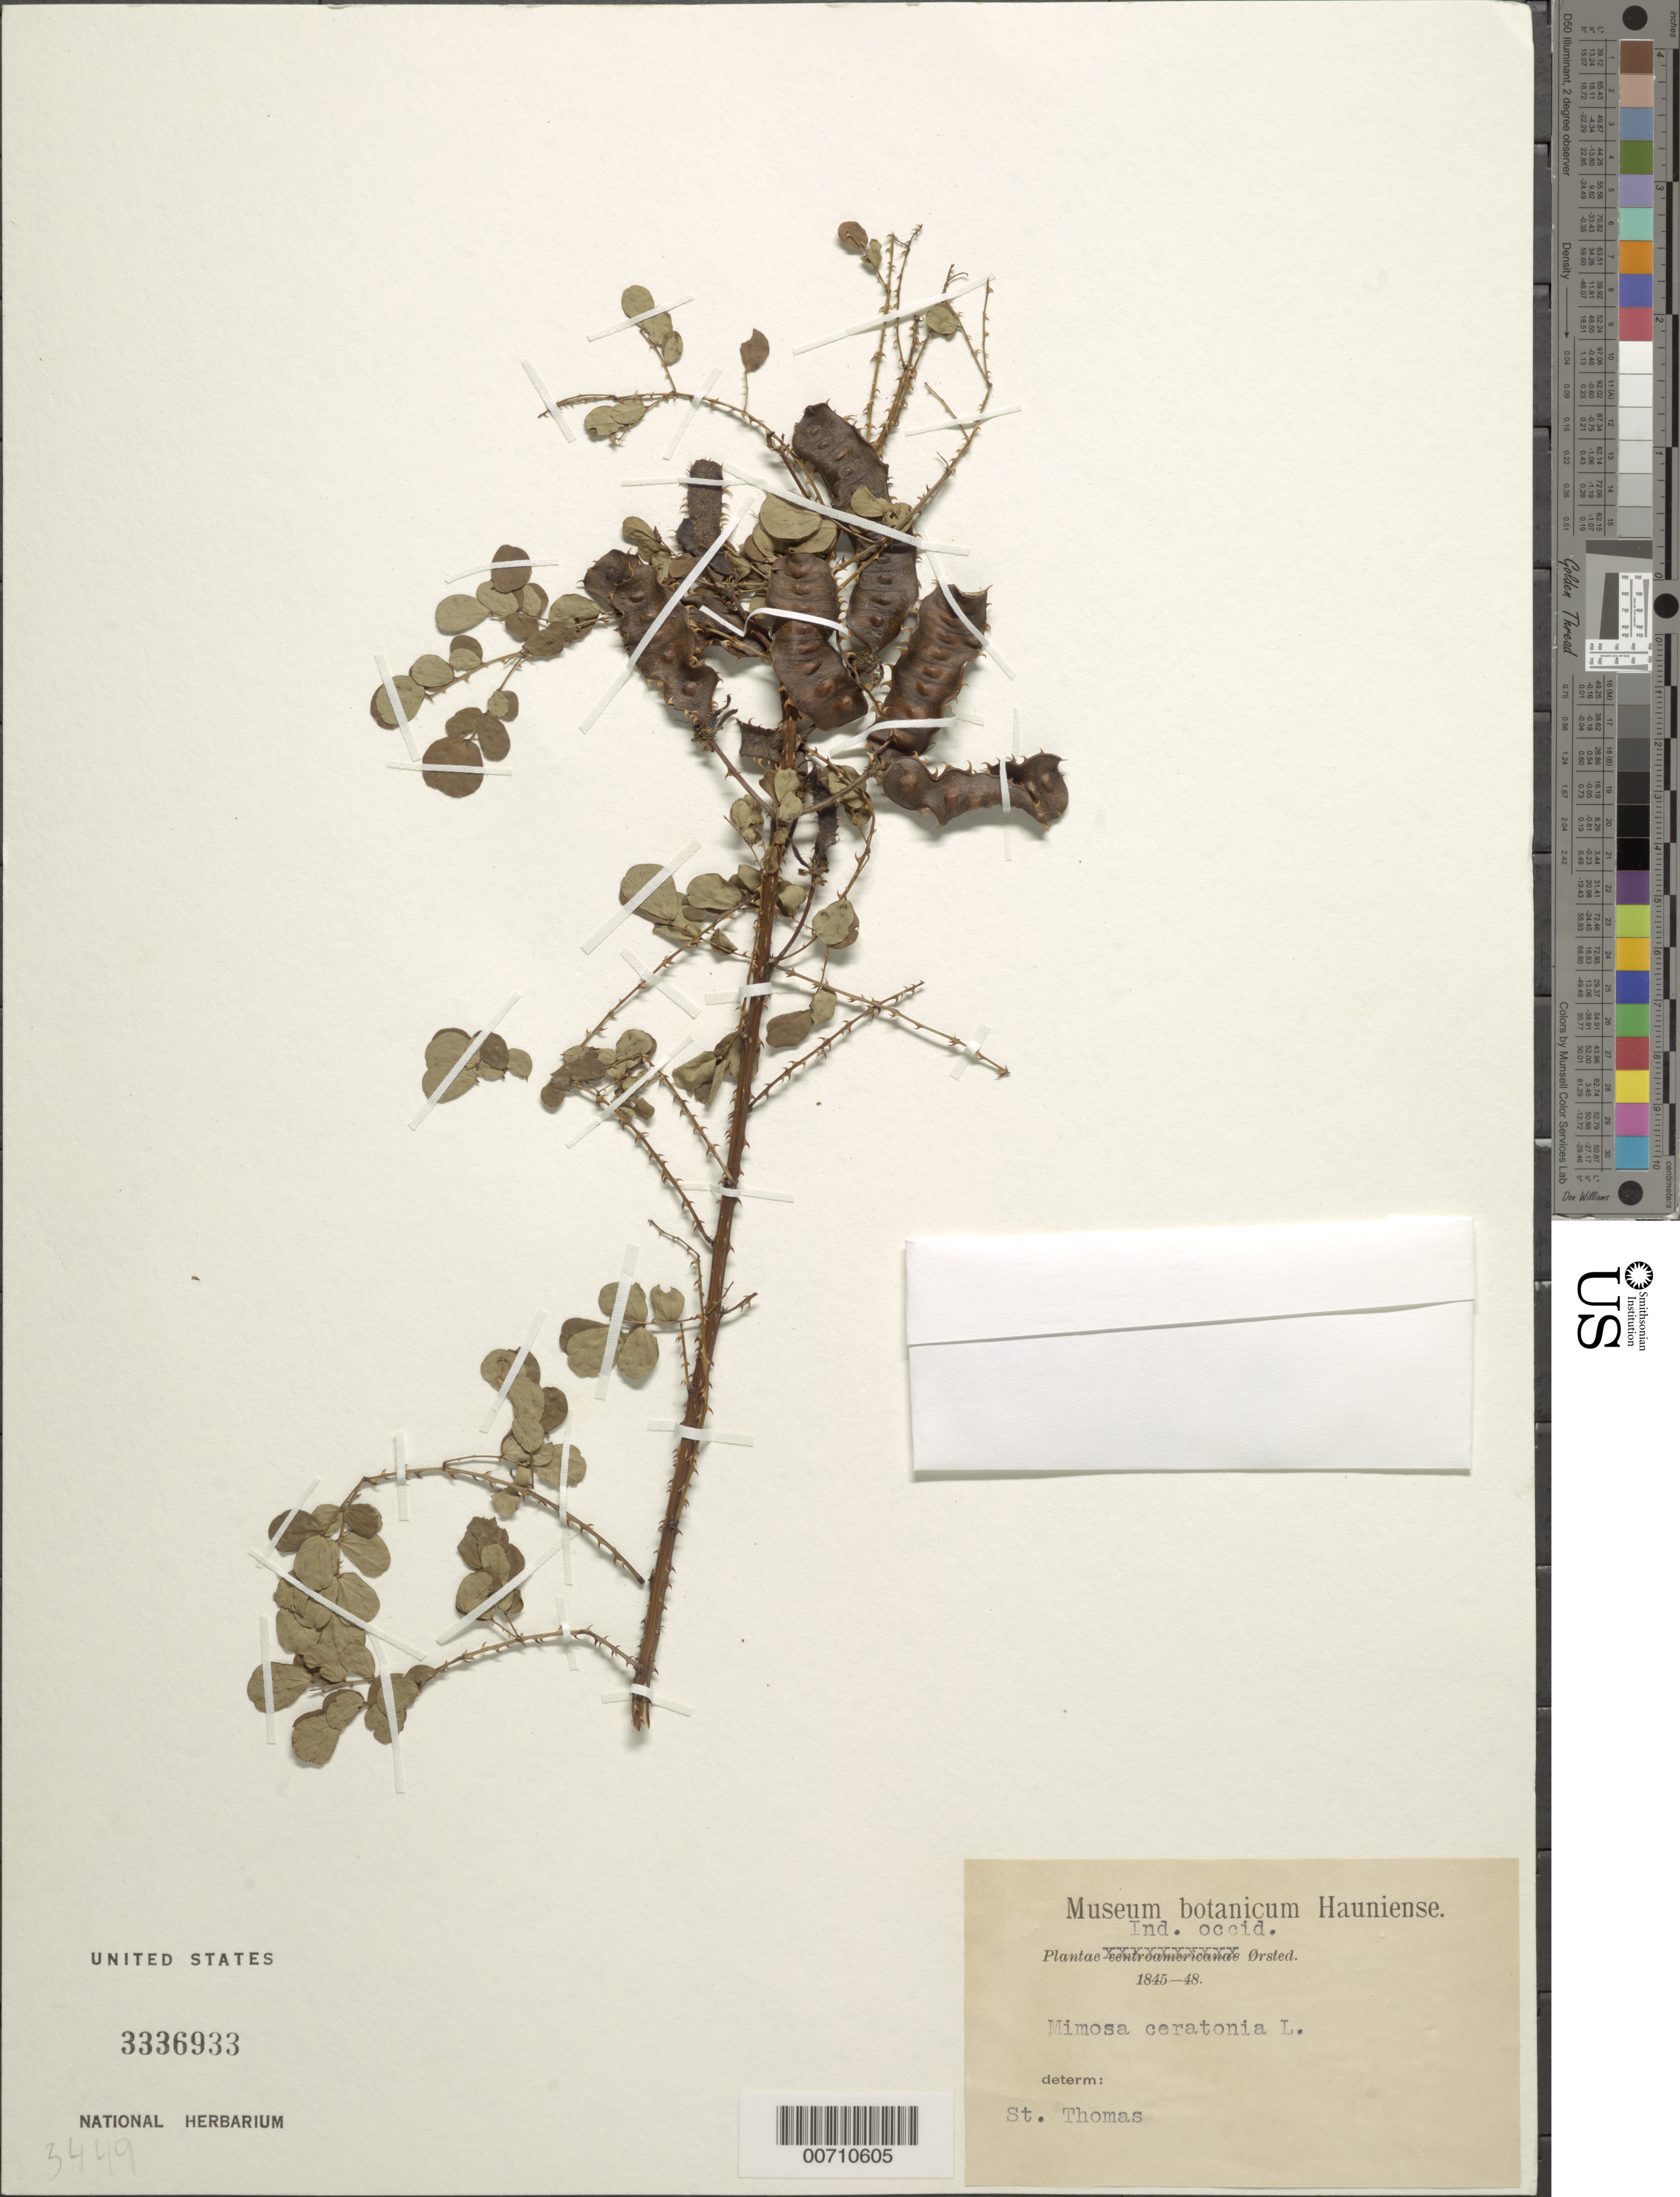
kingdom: Plantae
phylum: Tracheophyta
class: Magnoliopsida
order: Fabales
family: Fabaceae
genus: Mimosa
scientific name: Mimosa ceratonia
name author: L.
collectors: A. S. Oersted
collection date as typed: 1845 to -- --- 1848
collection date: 1845/1848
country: U.S. Virgin Islands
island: St. Thomas Island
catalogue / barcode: US 3336933